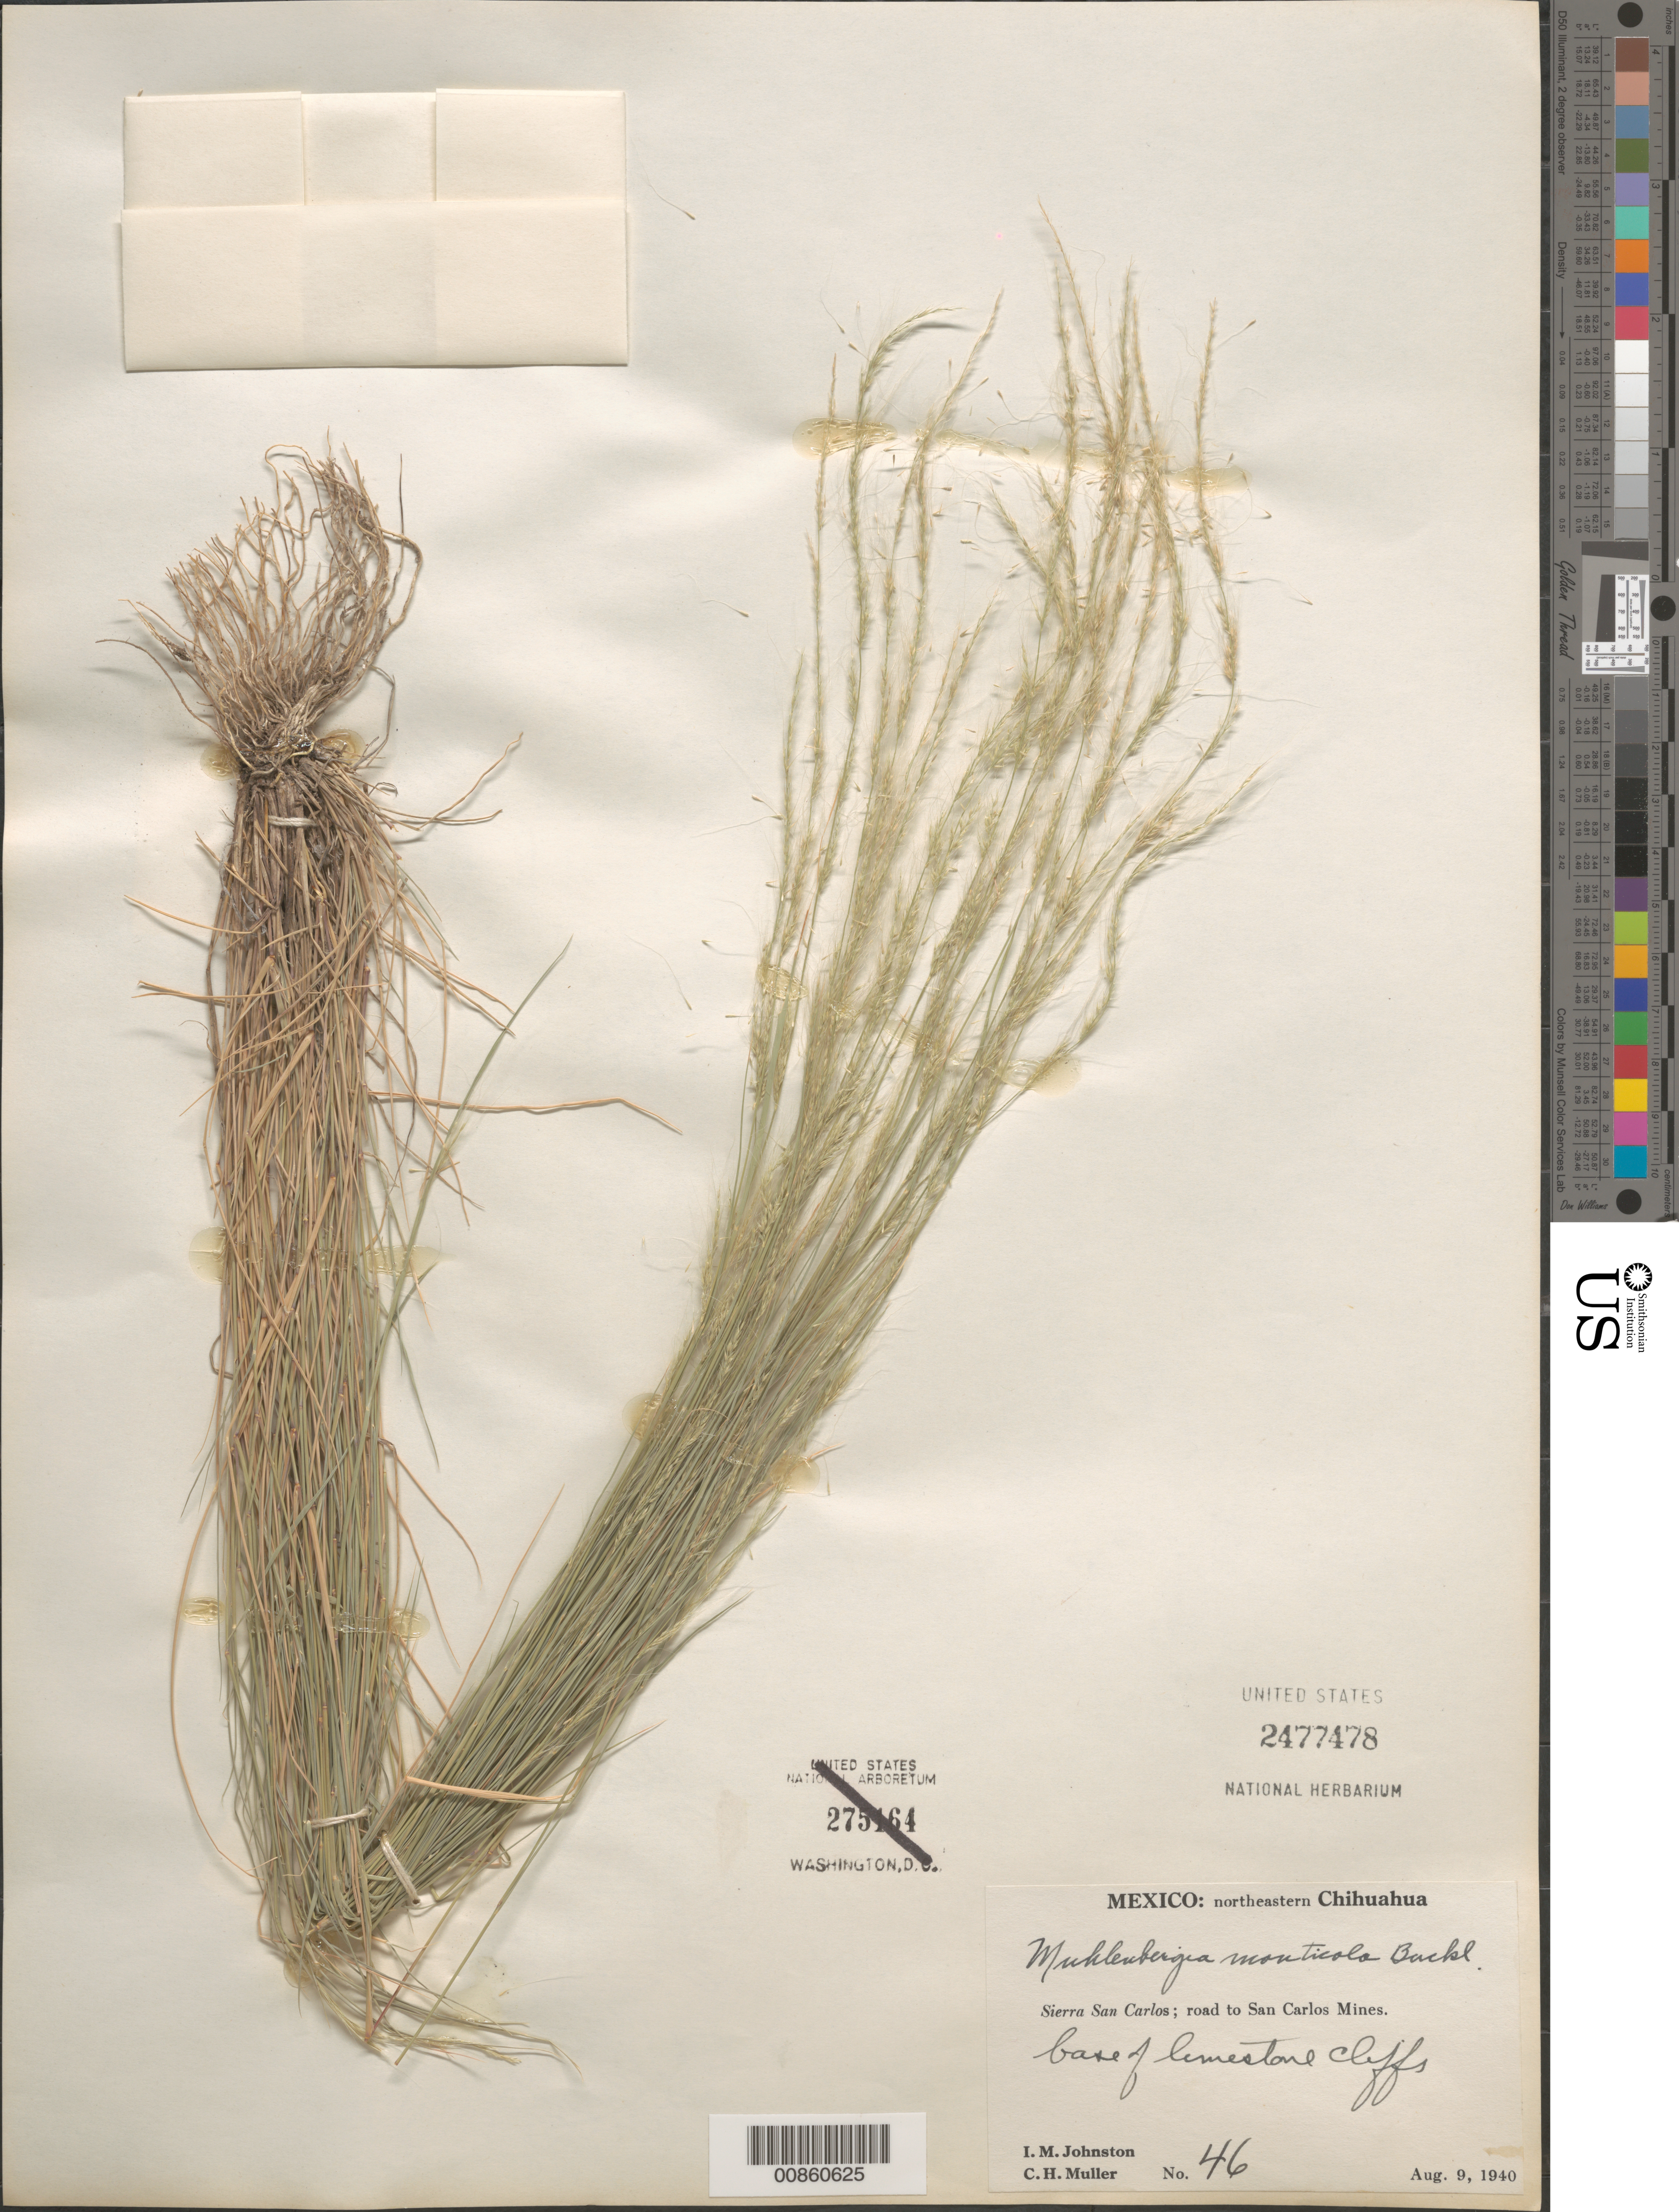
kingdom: Plantae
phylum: Tracheophyta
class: Liliopsida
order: Poales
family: Poaceae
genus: Muhlenbergia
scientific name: Muhlenbergia monticola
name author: Buckley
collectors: I.M. Johnston & C. H. Muller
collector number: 46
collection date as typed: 09 Aug 1940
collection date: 1940-08-09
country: Mexico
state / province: Chihuahua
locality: Sierra San Carlo, road to San Carlos Mines, Chih.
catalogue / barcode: US 2477478